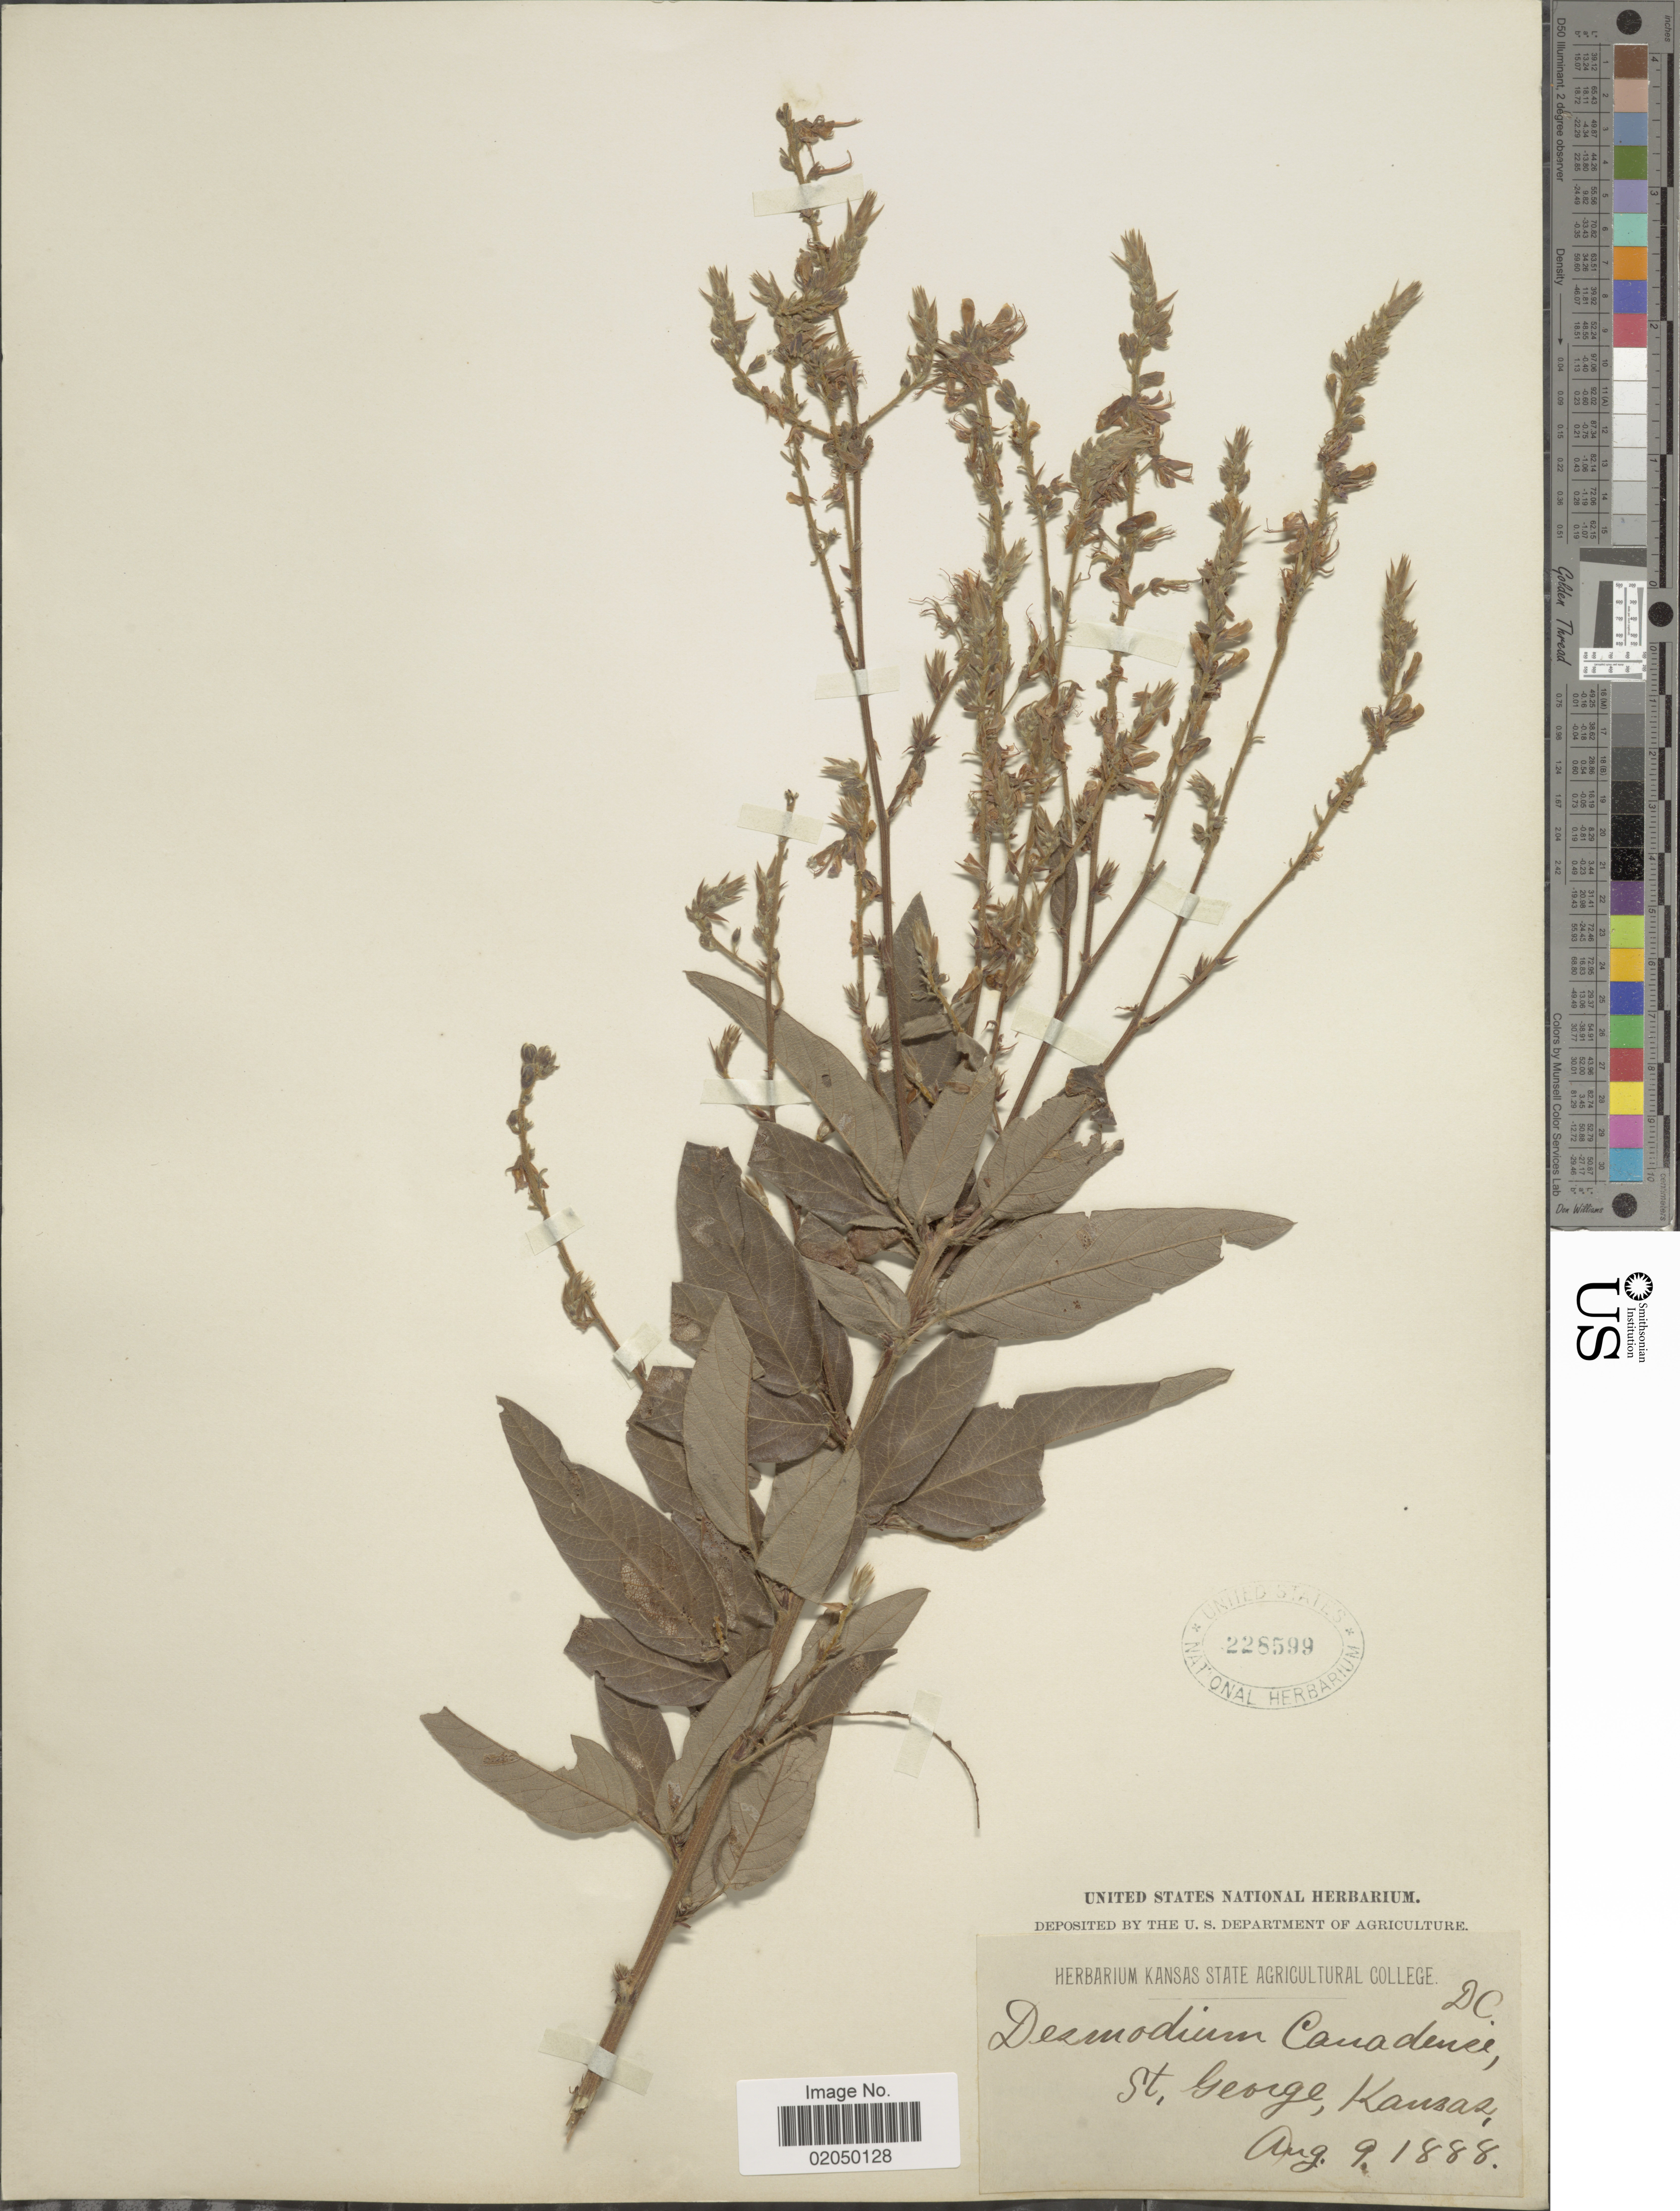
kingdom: Plantae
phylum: Tracheophyta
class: Magnoliopsida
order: Fabales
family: Fabaceae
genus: Desmodium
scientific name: Desmodium canadense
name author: (L.) DC.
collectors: ex herb. Kansas State Agricultural College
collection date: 1888-08-09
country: United States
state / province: Kansas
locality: St. George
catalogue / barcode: US 228599